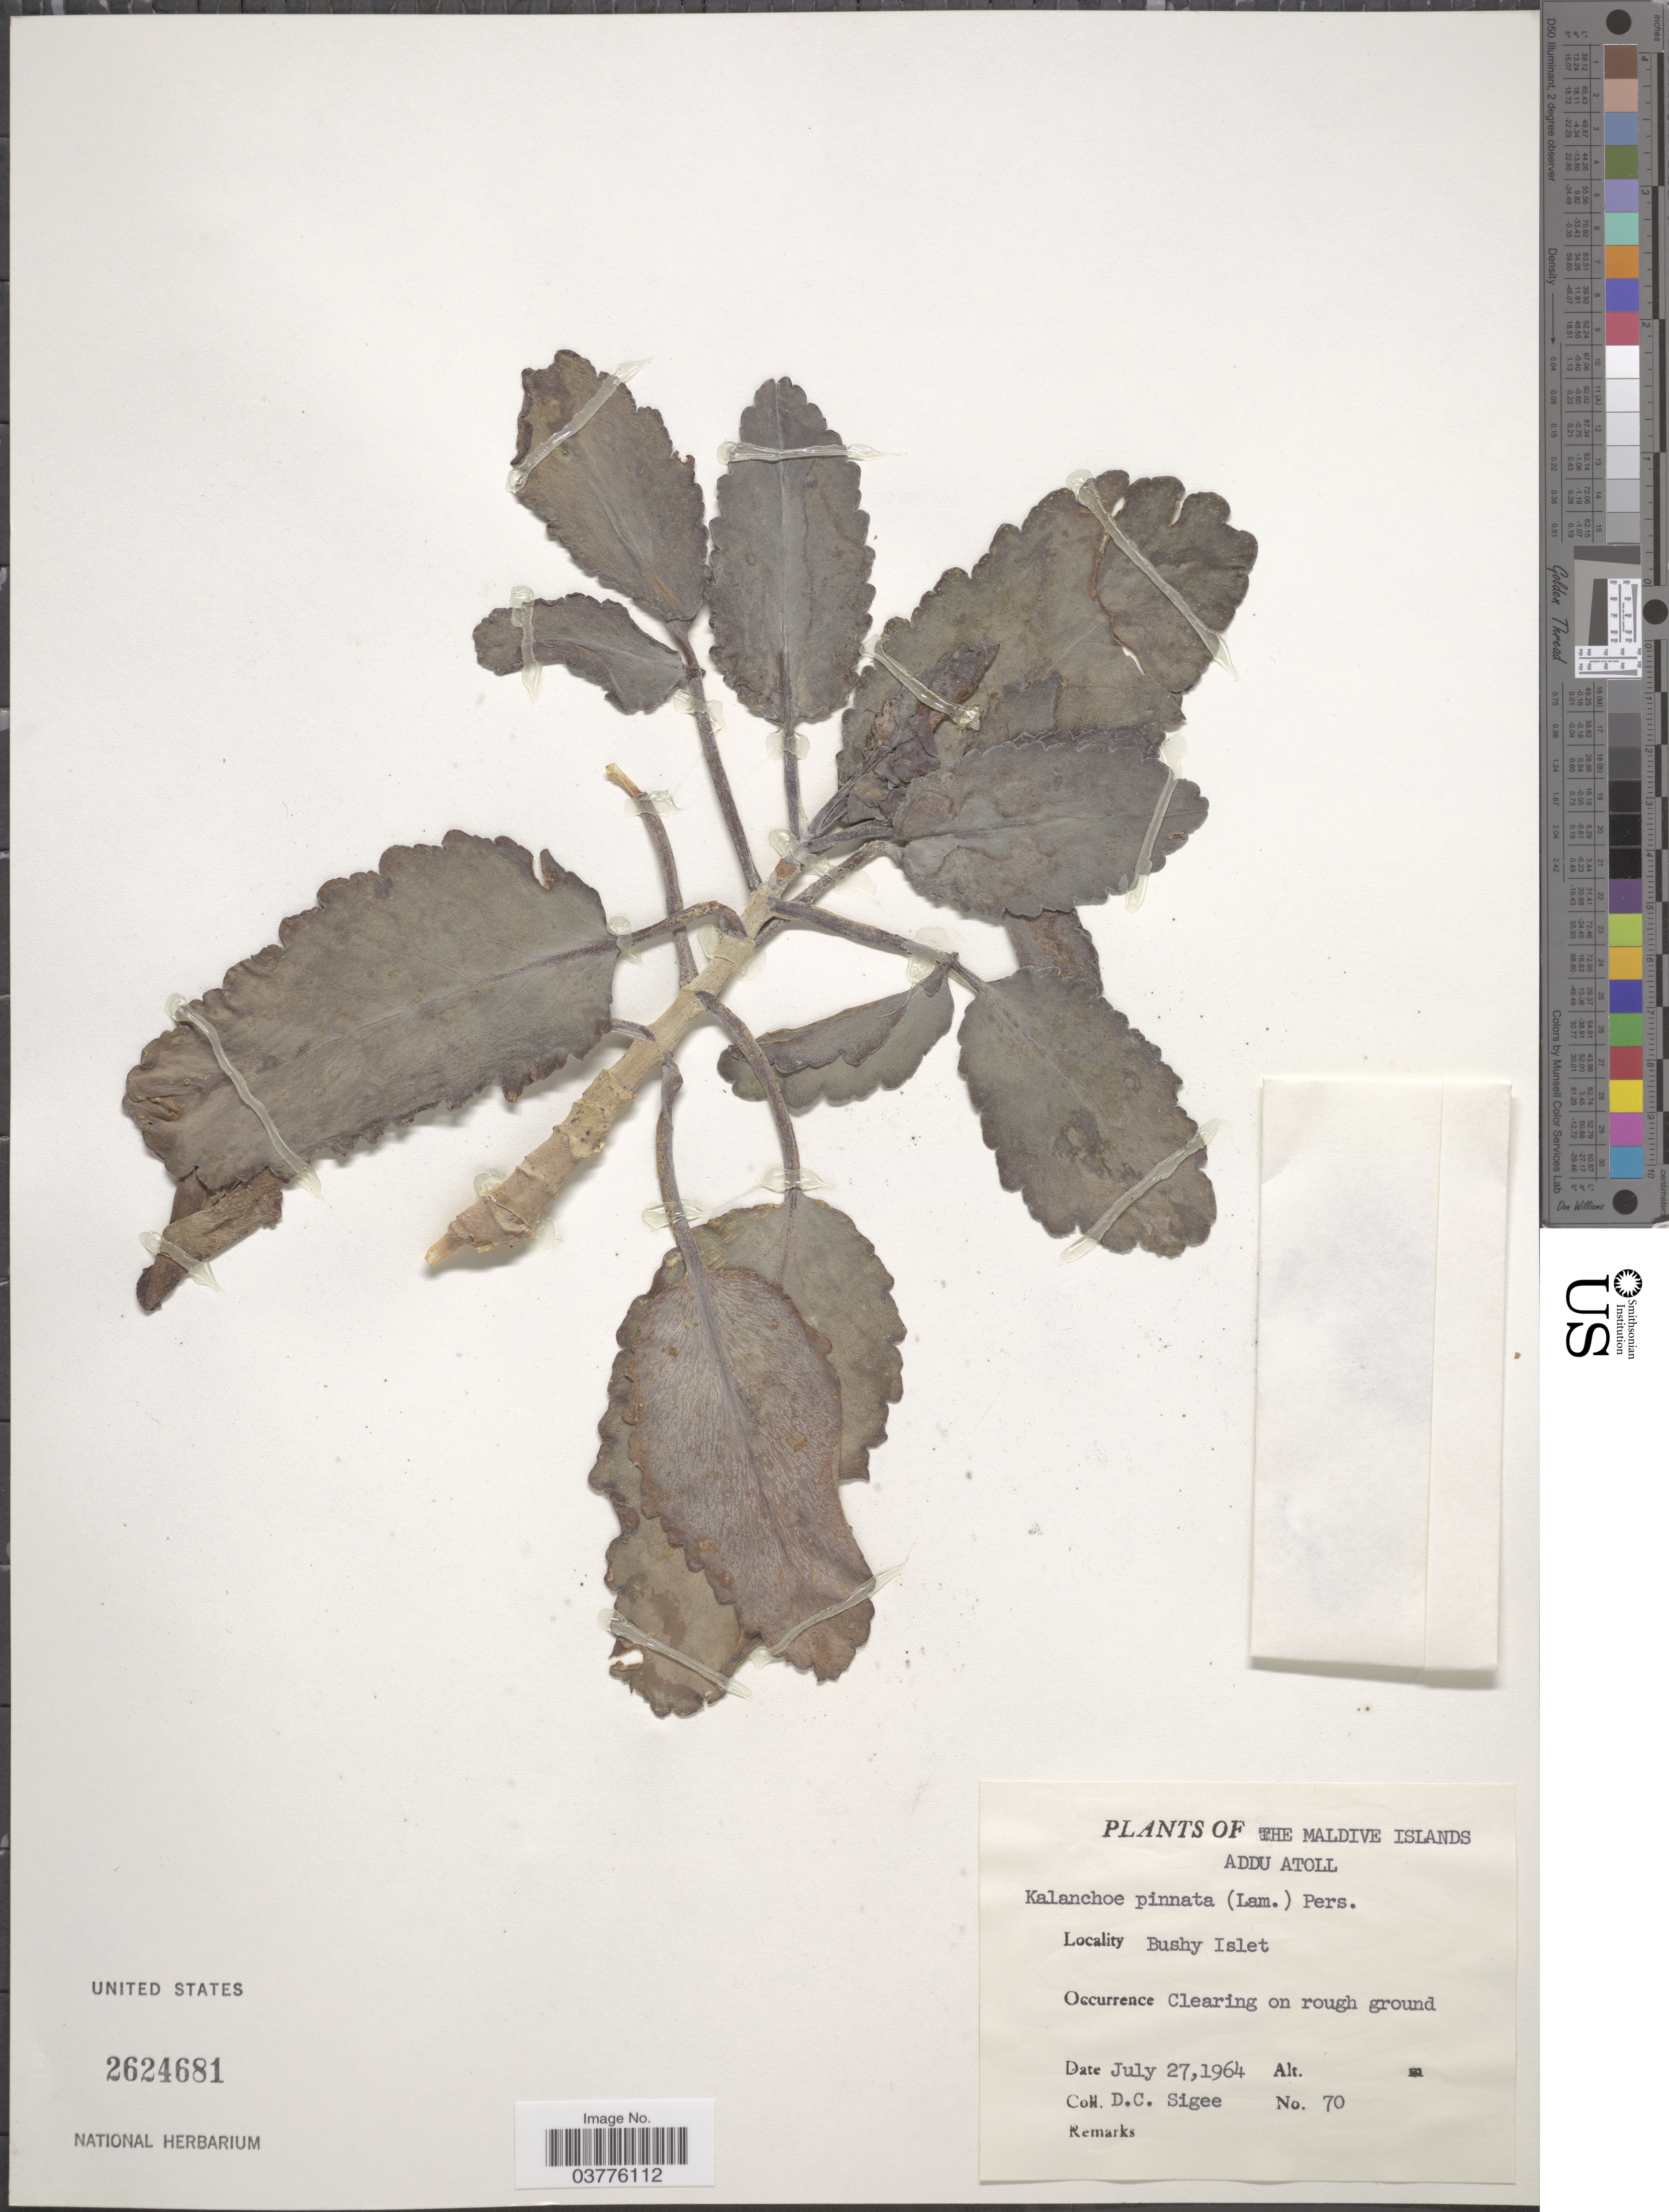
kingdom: Plantae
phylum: Tracheophyta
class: Magnoliopsida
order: Saxifragales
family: Crassulaceae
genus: Kalanchoe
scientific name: Kalanchoe pinnata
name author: (Lam.) Pers.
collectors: D. C. Sigee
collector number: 70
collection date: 1964-07-27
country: Maldive Islands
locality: Addu Atoll. Bushy Islet.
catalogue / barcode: US 2624681